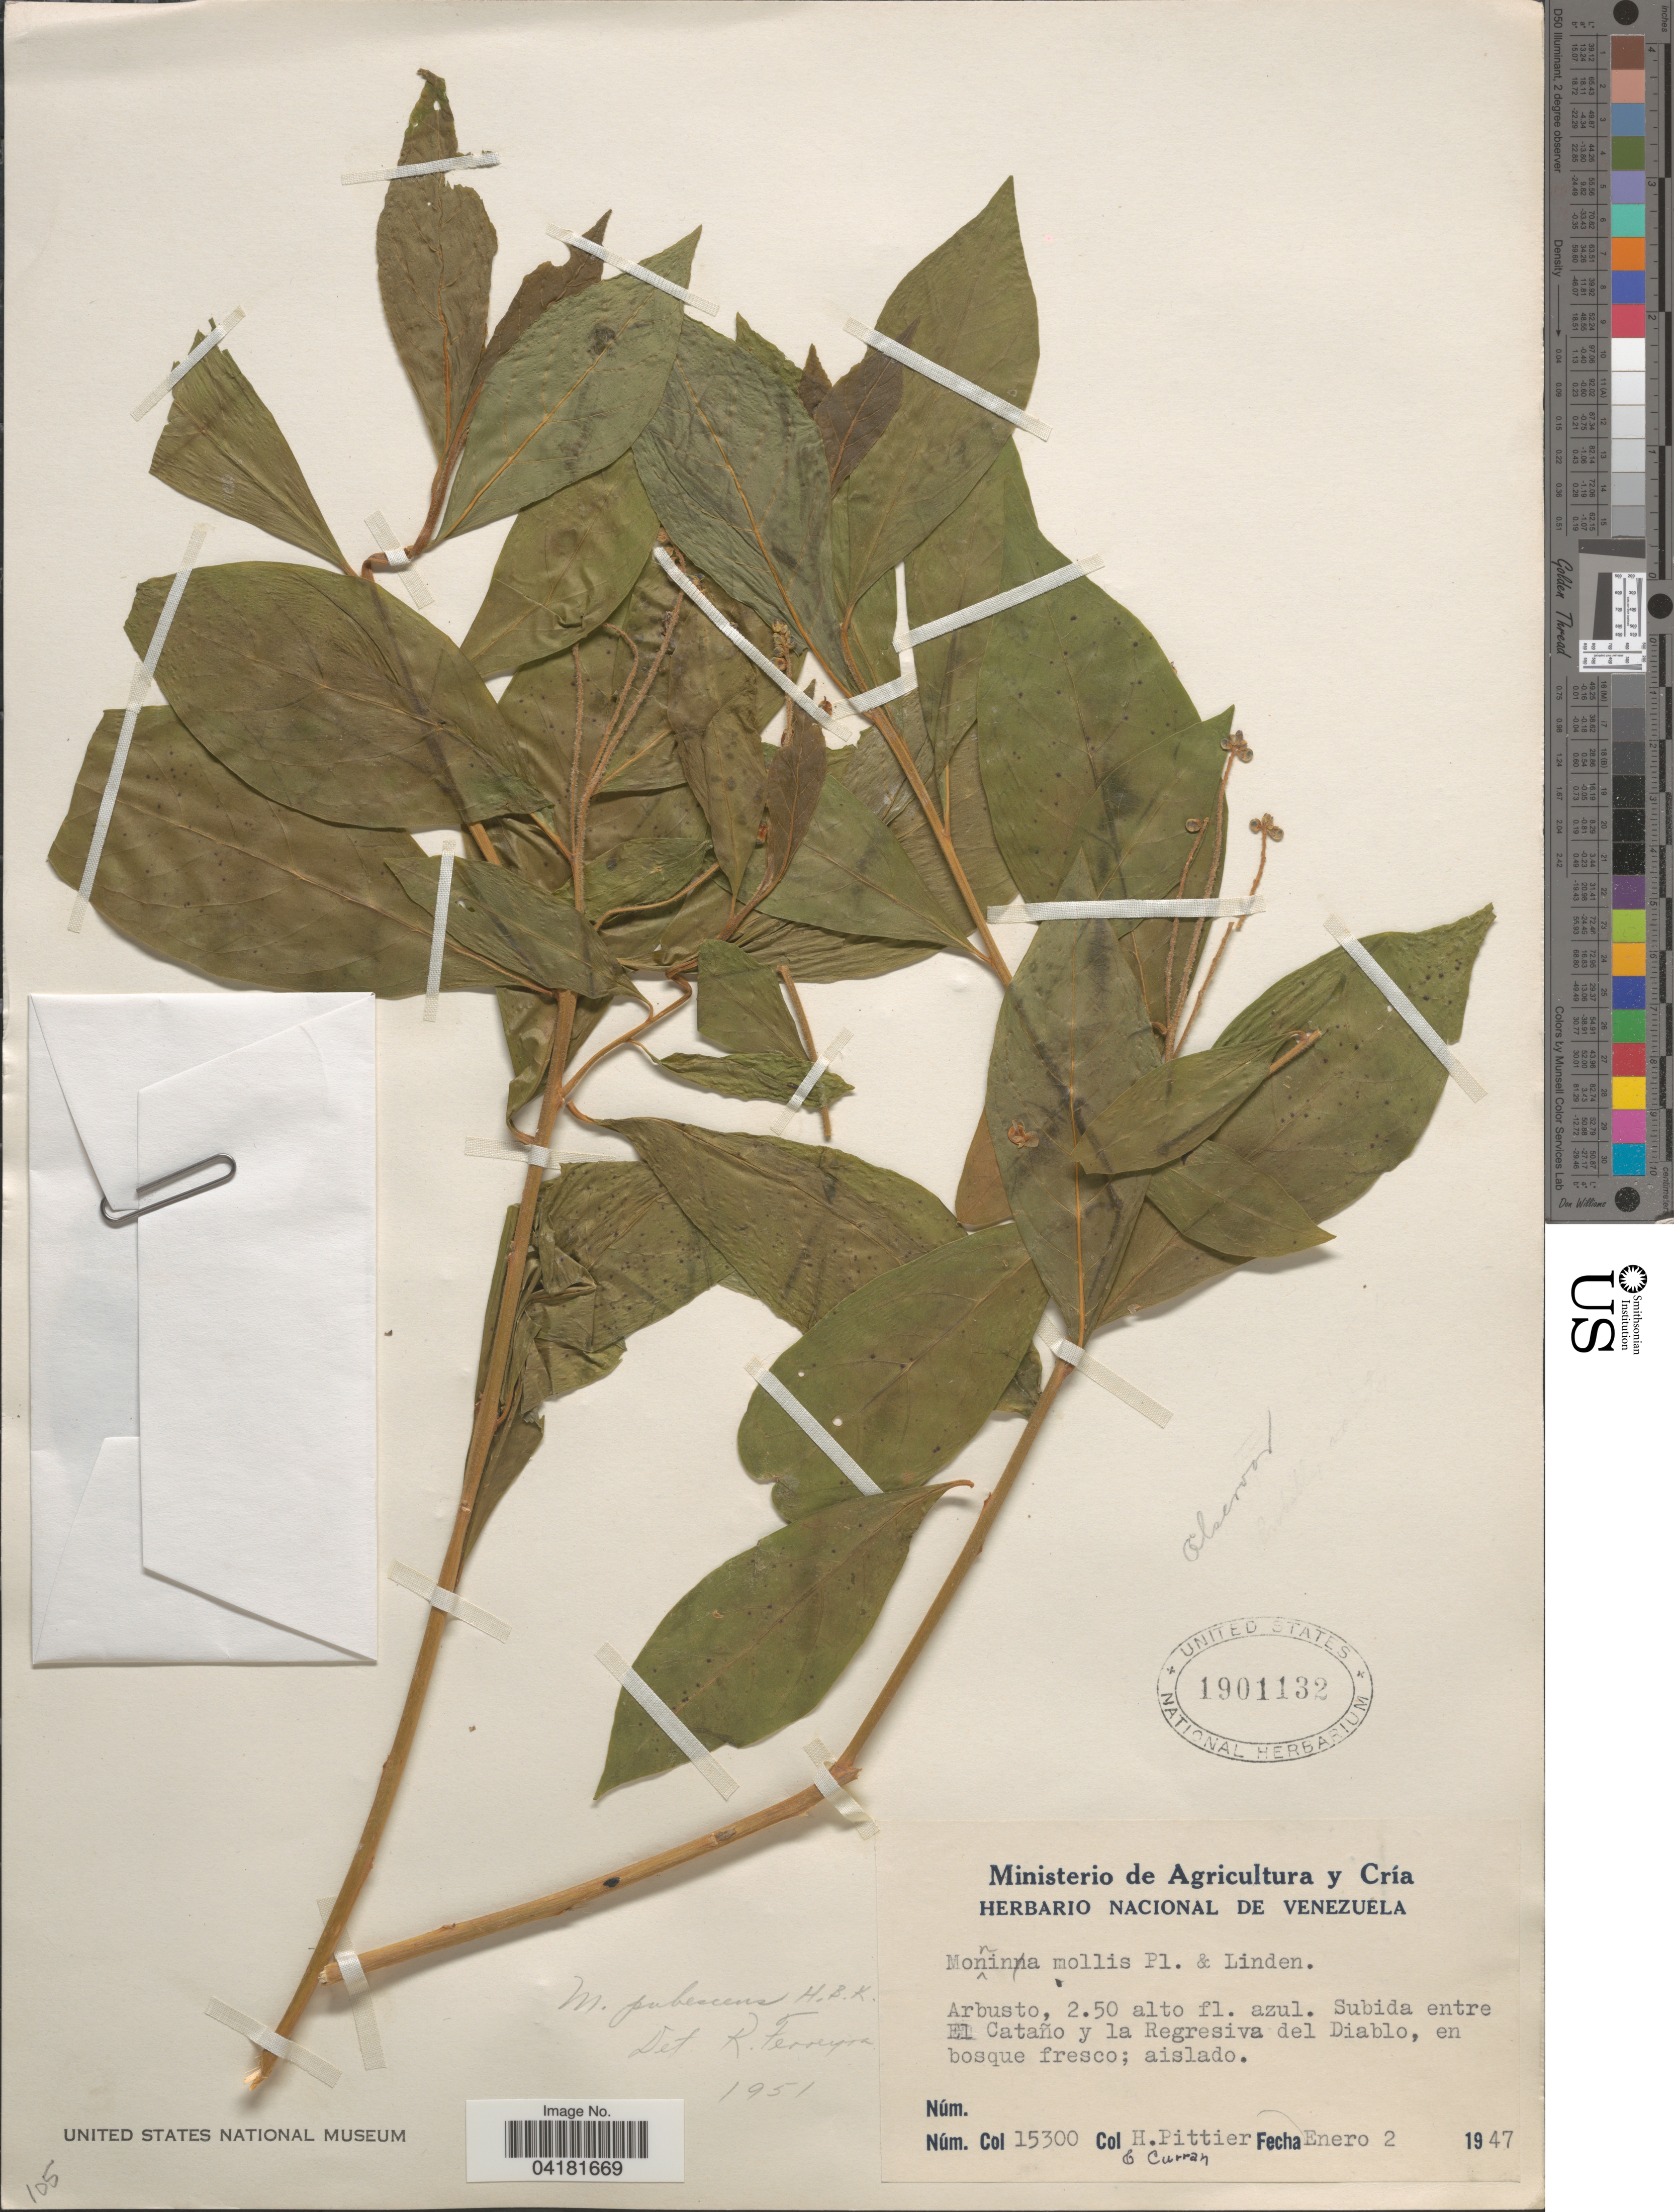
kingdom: Plantae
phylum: Tracheophyta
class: Magnoliopsida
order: Fabales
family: Polygalaceae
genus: Monnina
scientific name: Monnina pubescens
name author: Kunth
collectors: H. F. Pittier & -- Curran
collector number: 15300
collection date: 1947-01-02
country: Venezuela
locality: Subida entre El Cataño y la Regresiva del Diablo.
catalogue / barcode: US 1901132